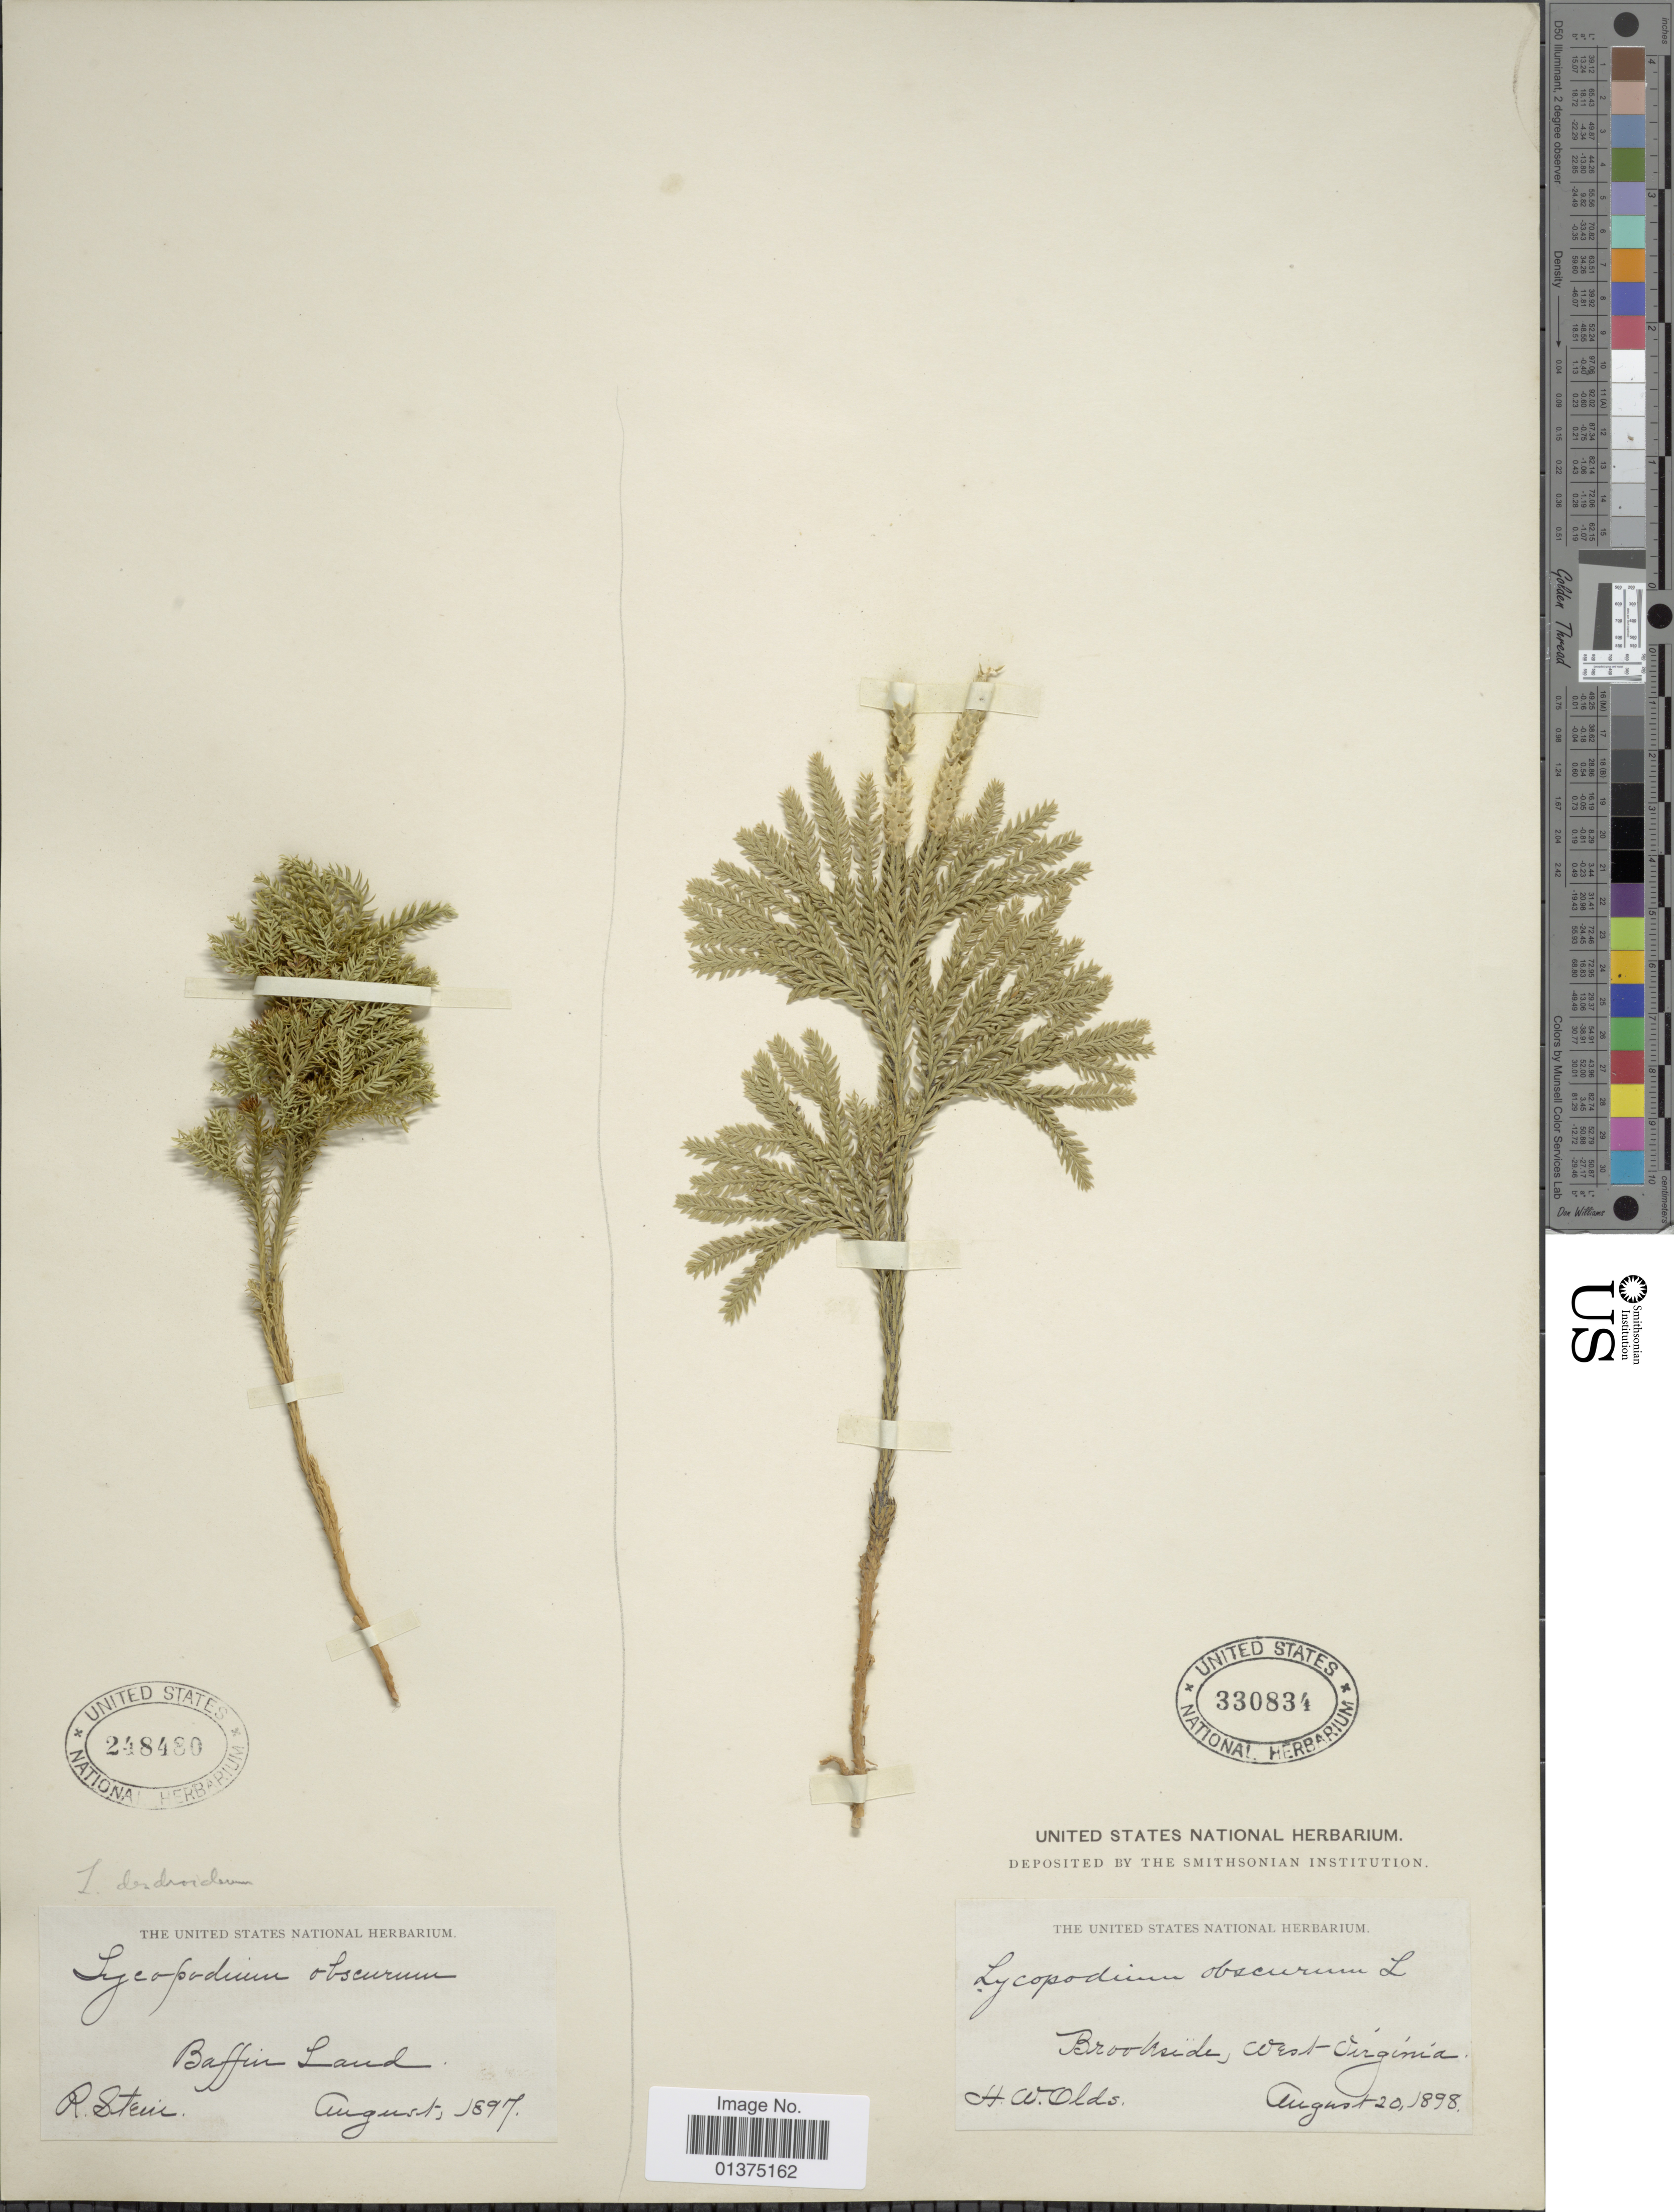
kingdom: Plantae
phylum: Tracheophyta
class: Lycopodiopsida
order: Lycopodiales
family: Lycopodiaceae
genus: Dendrolycopodium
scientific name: Dendrolycopodium dendroideum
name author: (Michx.) A. Haines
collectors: H. W. Olds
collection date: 1898-08-20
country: United States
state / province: West Virginia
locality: Brookside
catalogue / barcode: US 330834